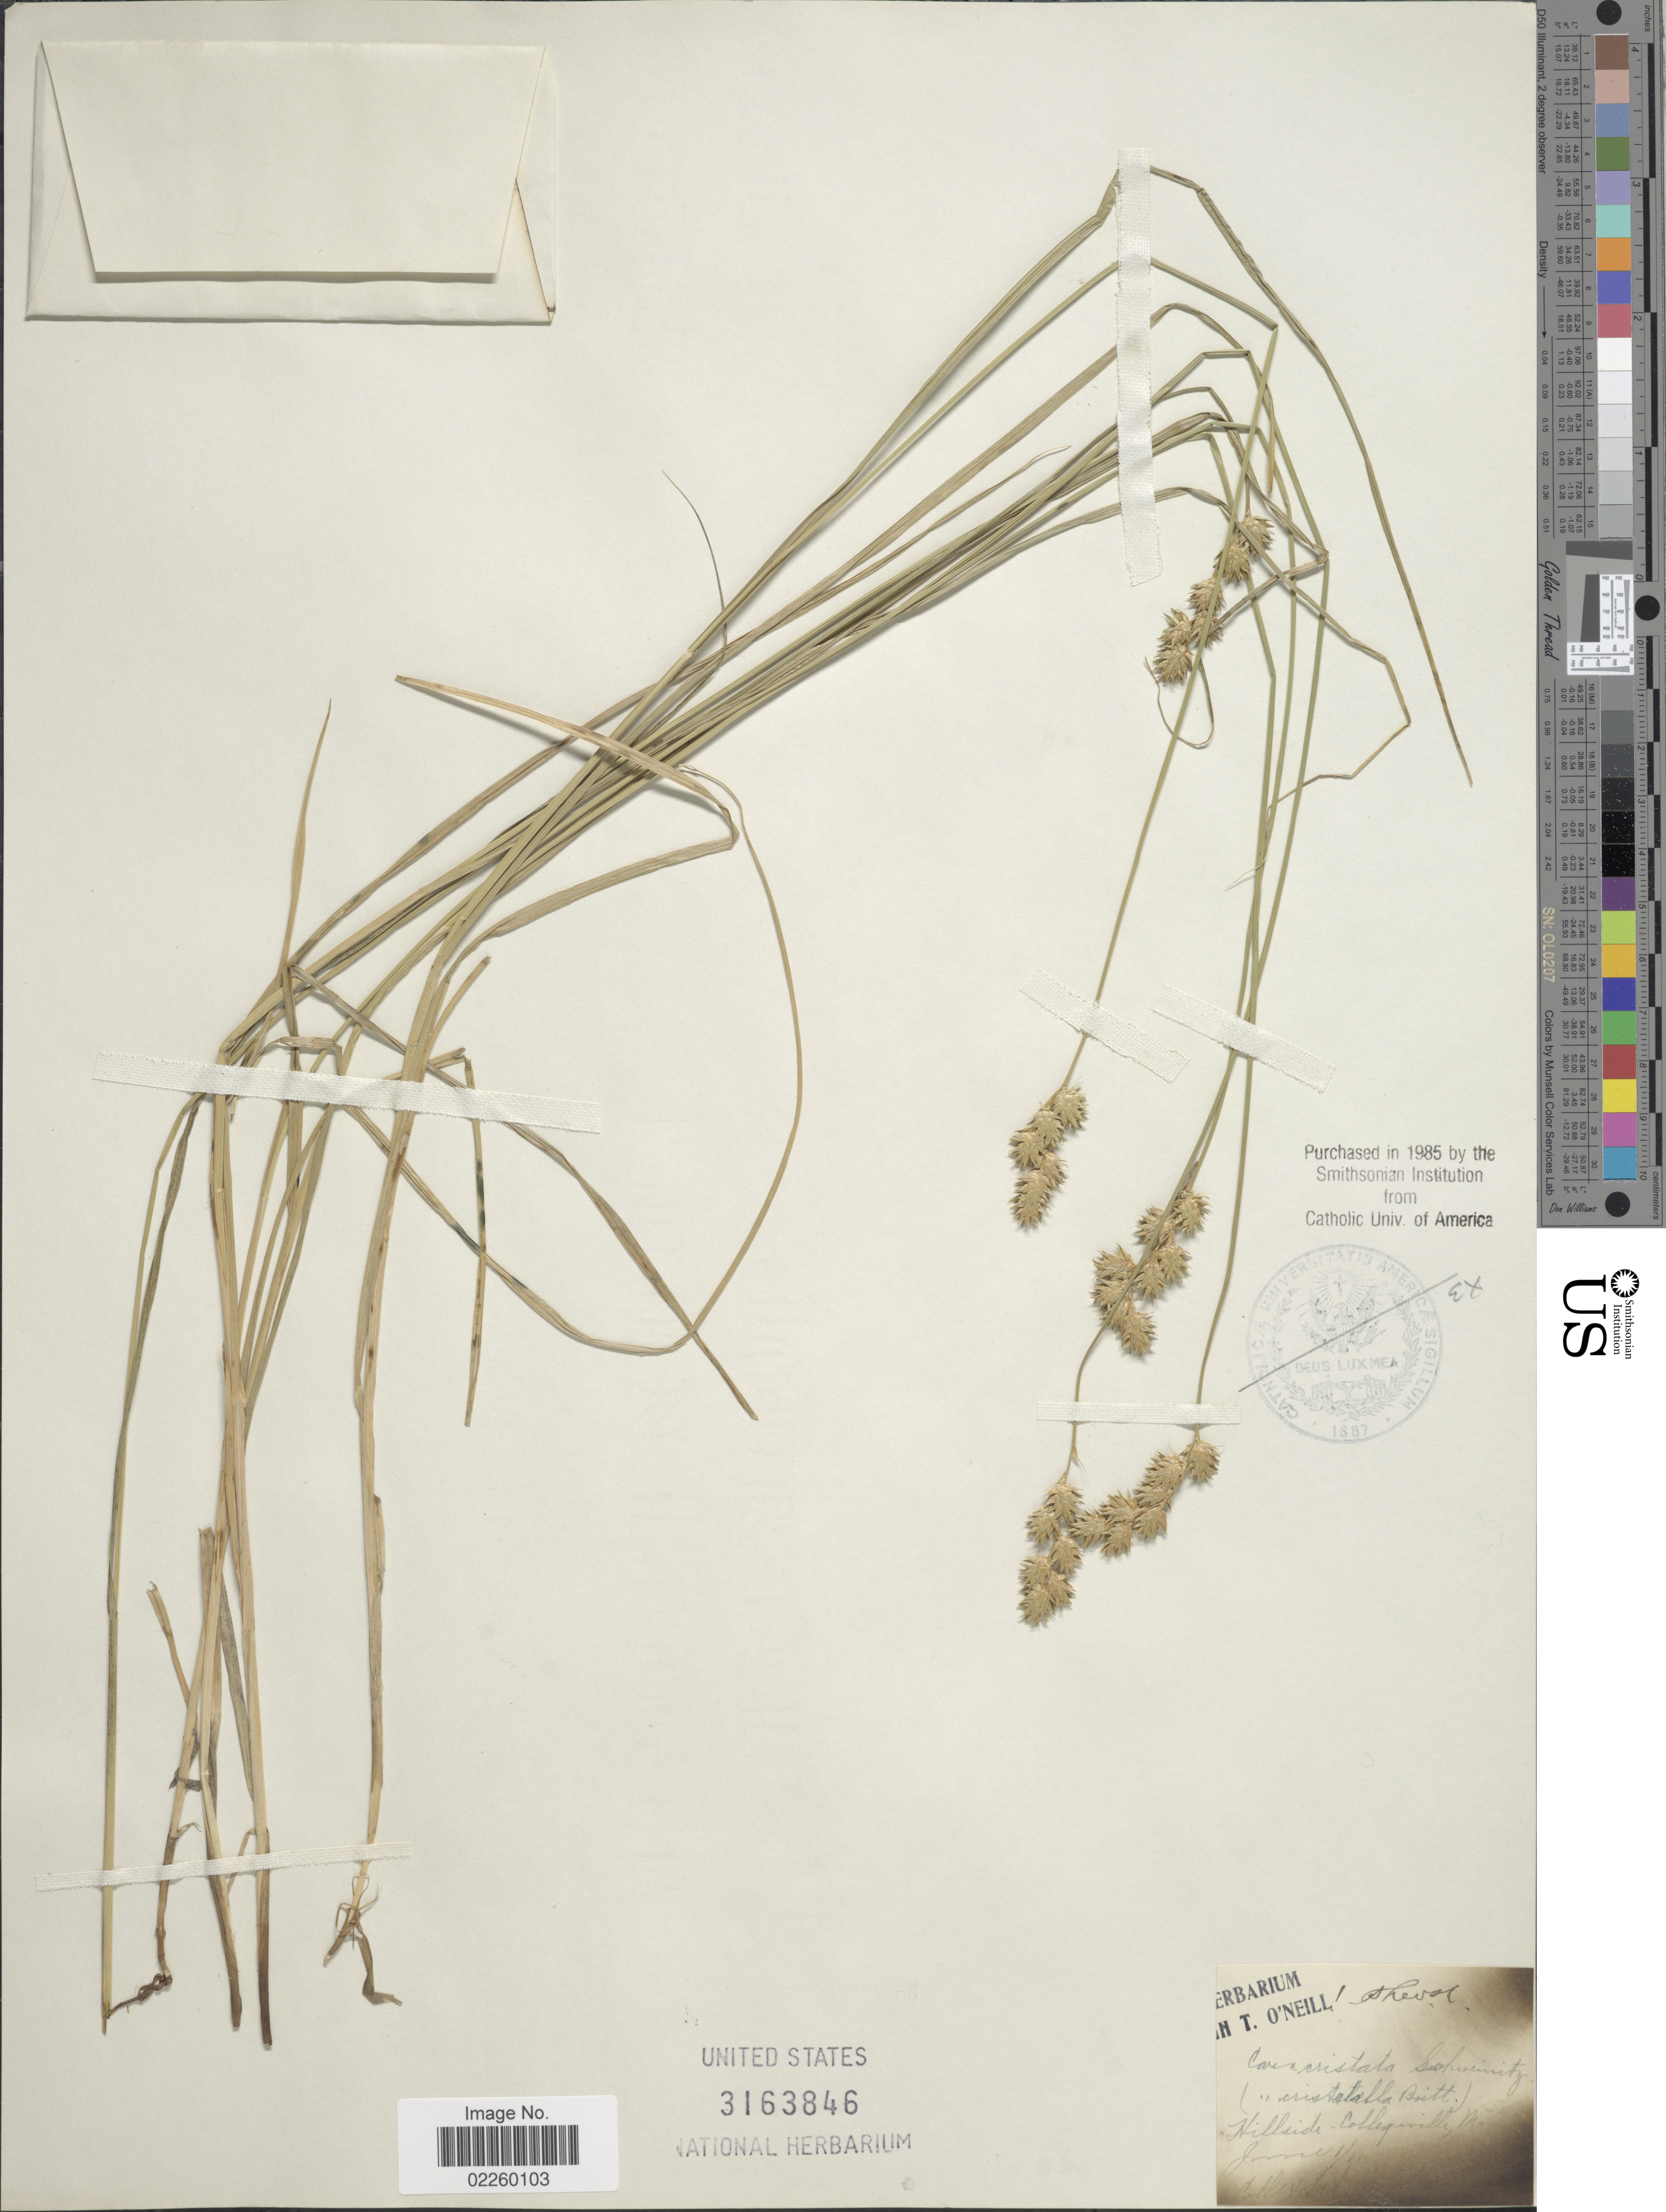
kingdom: Plantae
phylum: Tracheophyta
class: Liliopsida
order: Poales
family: Cyperaceae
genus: Carex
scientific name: Carex cristatella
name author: Britton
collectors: J. Hansen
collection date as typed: Transcribed d/m/y: 1/6/11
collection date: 1911-06-01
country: United States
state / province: Minnesota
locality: Hillside - Collegeville, Minn.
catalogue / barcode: US 3163846